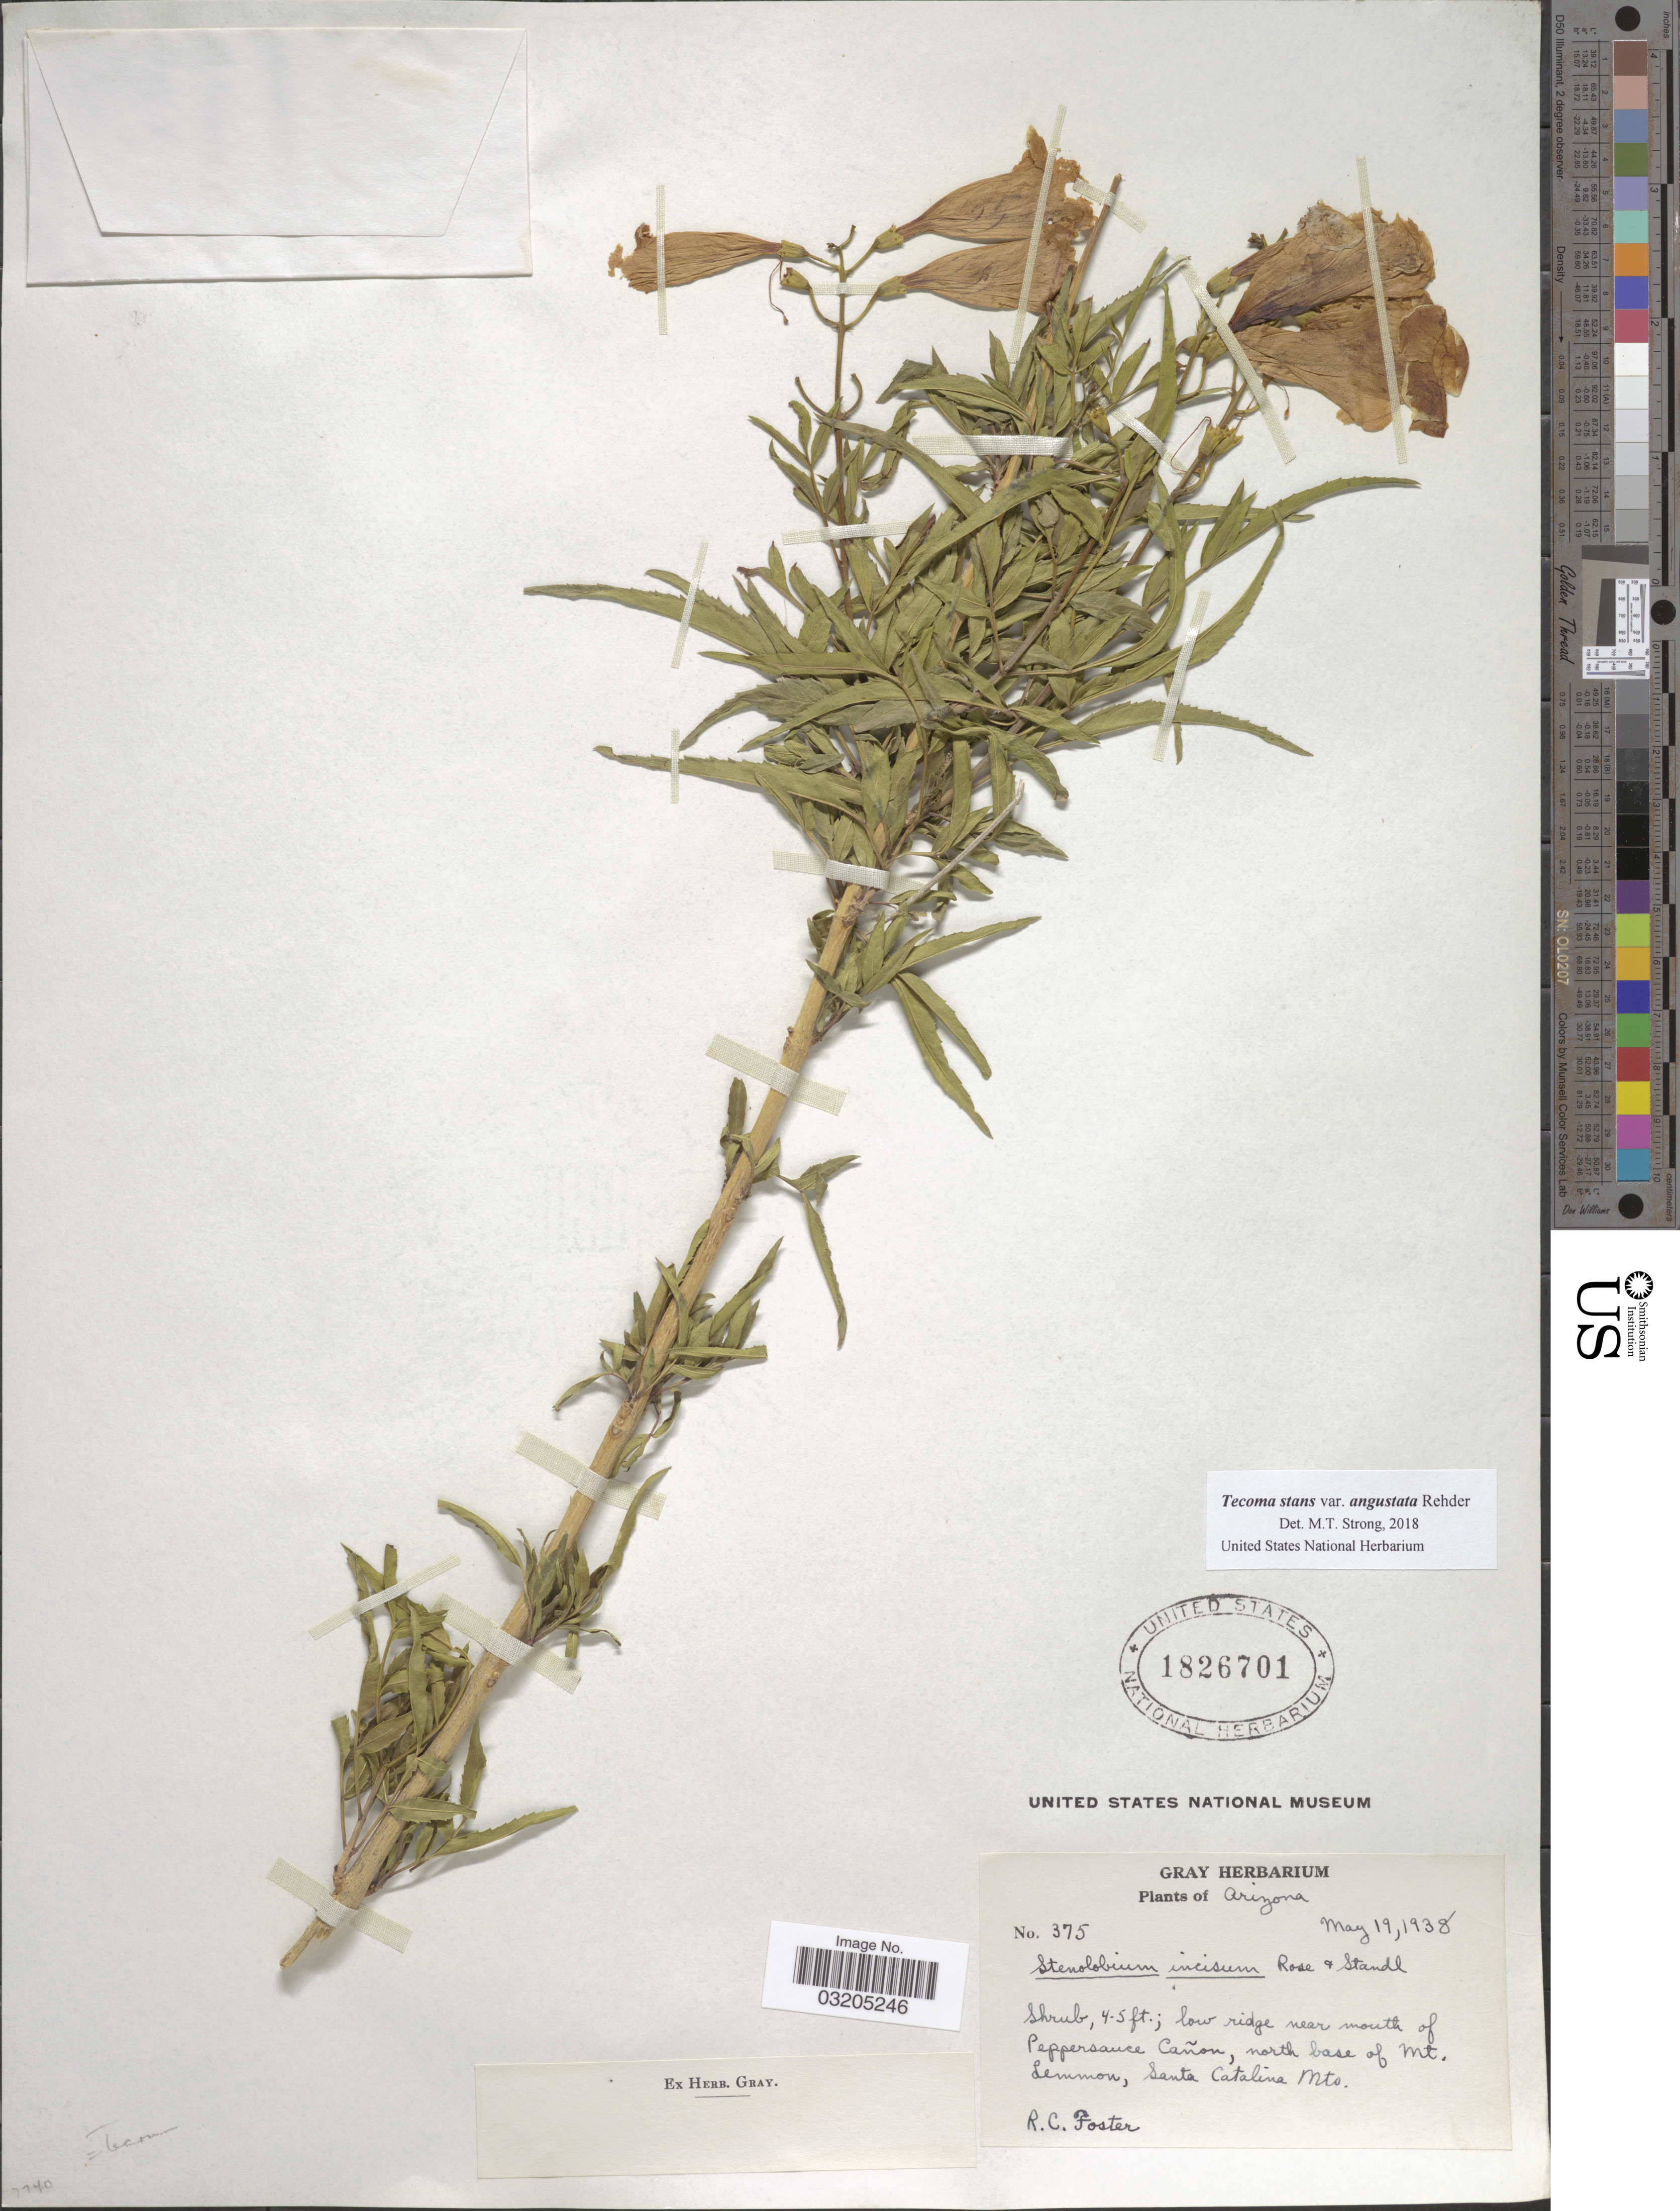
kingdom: Plantae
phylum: Tracheophyta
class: Magnoliopsida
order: Lamiales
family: Bignoniaceae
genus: Tecoma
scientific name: Tecoma stans var. angustata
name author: Rehder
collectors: R. C. Foster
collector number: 375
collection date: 1938-05-19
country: United States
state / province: Arizona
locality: Low ridge near mouth of Peppersauce Cañon, north base of Mt. Lemmon, Santa Catalina Mts.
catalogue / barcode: US 1826701